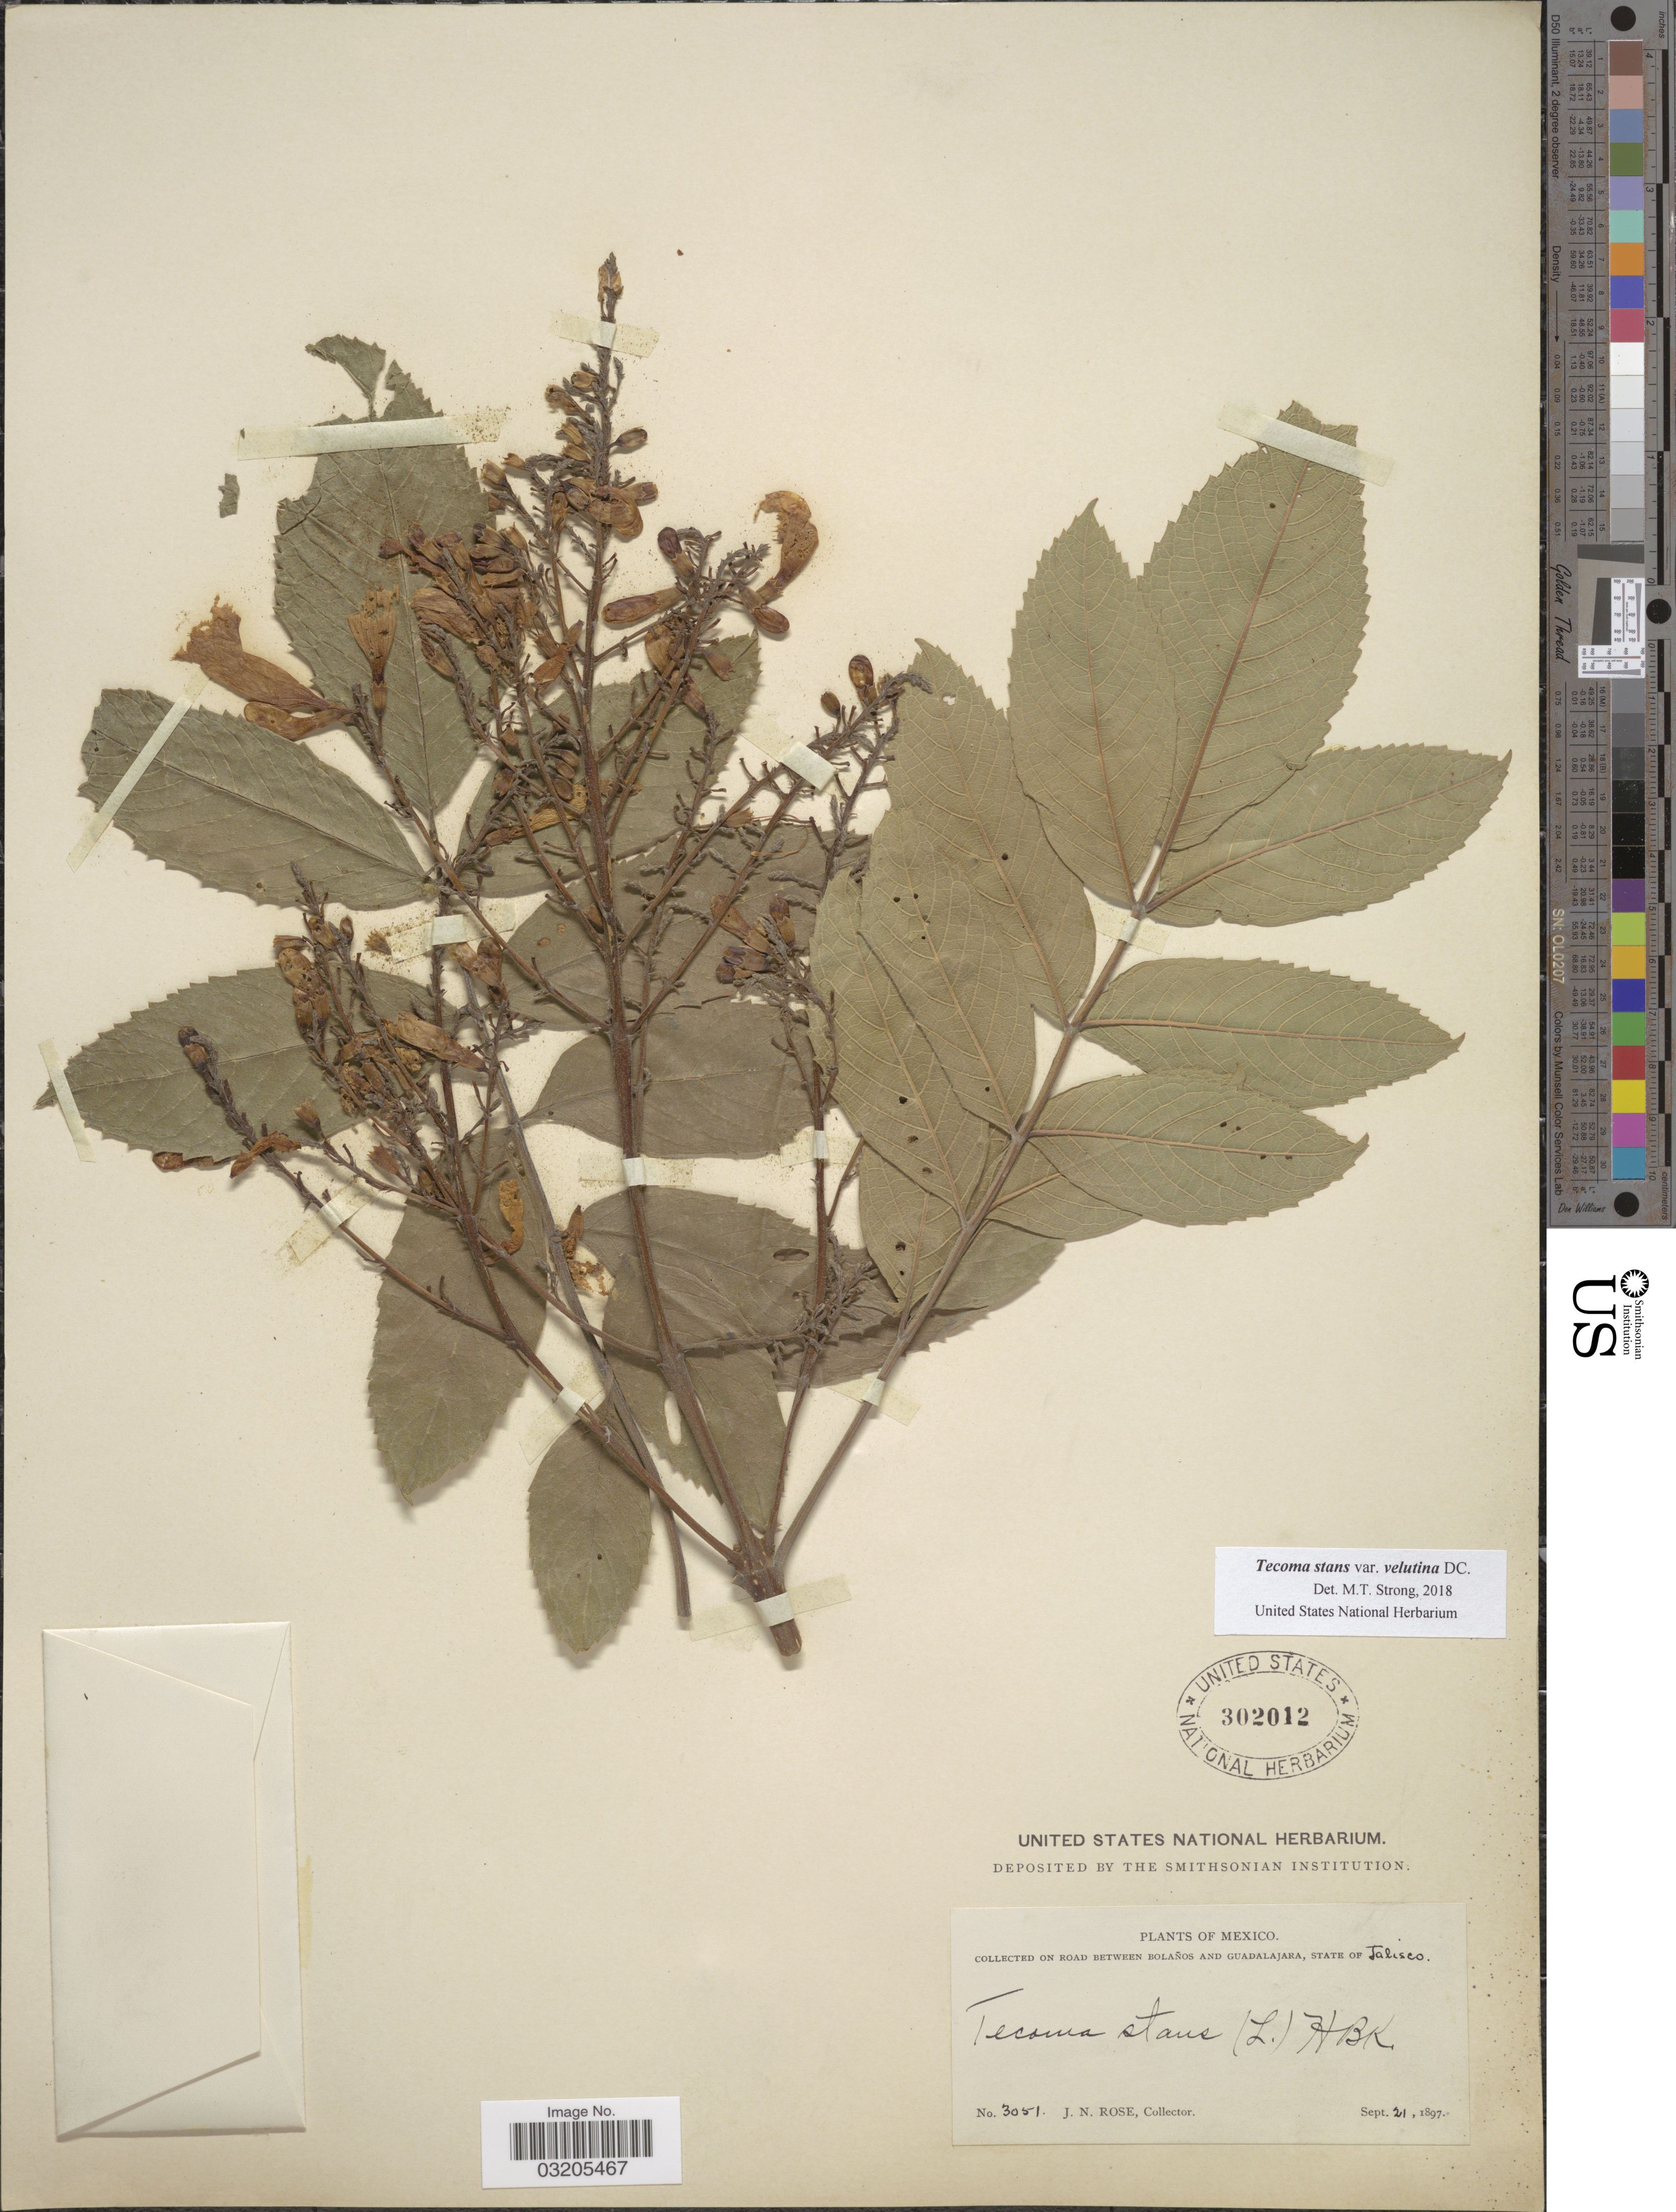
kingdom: Plantae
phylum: Tracheophyta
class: Magnoliopsida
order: Lamiales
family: Bignoniaceae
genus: Tecoma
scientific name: Tecoma stans var. velutina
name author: DC.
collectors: J. N. Rose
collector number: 3051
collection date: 1897-09-21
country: Mexico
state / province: Jalisco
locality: Road between Bolaños and Guadalajara.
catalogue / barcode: US 302012